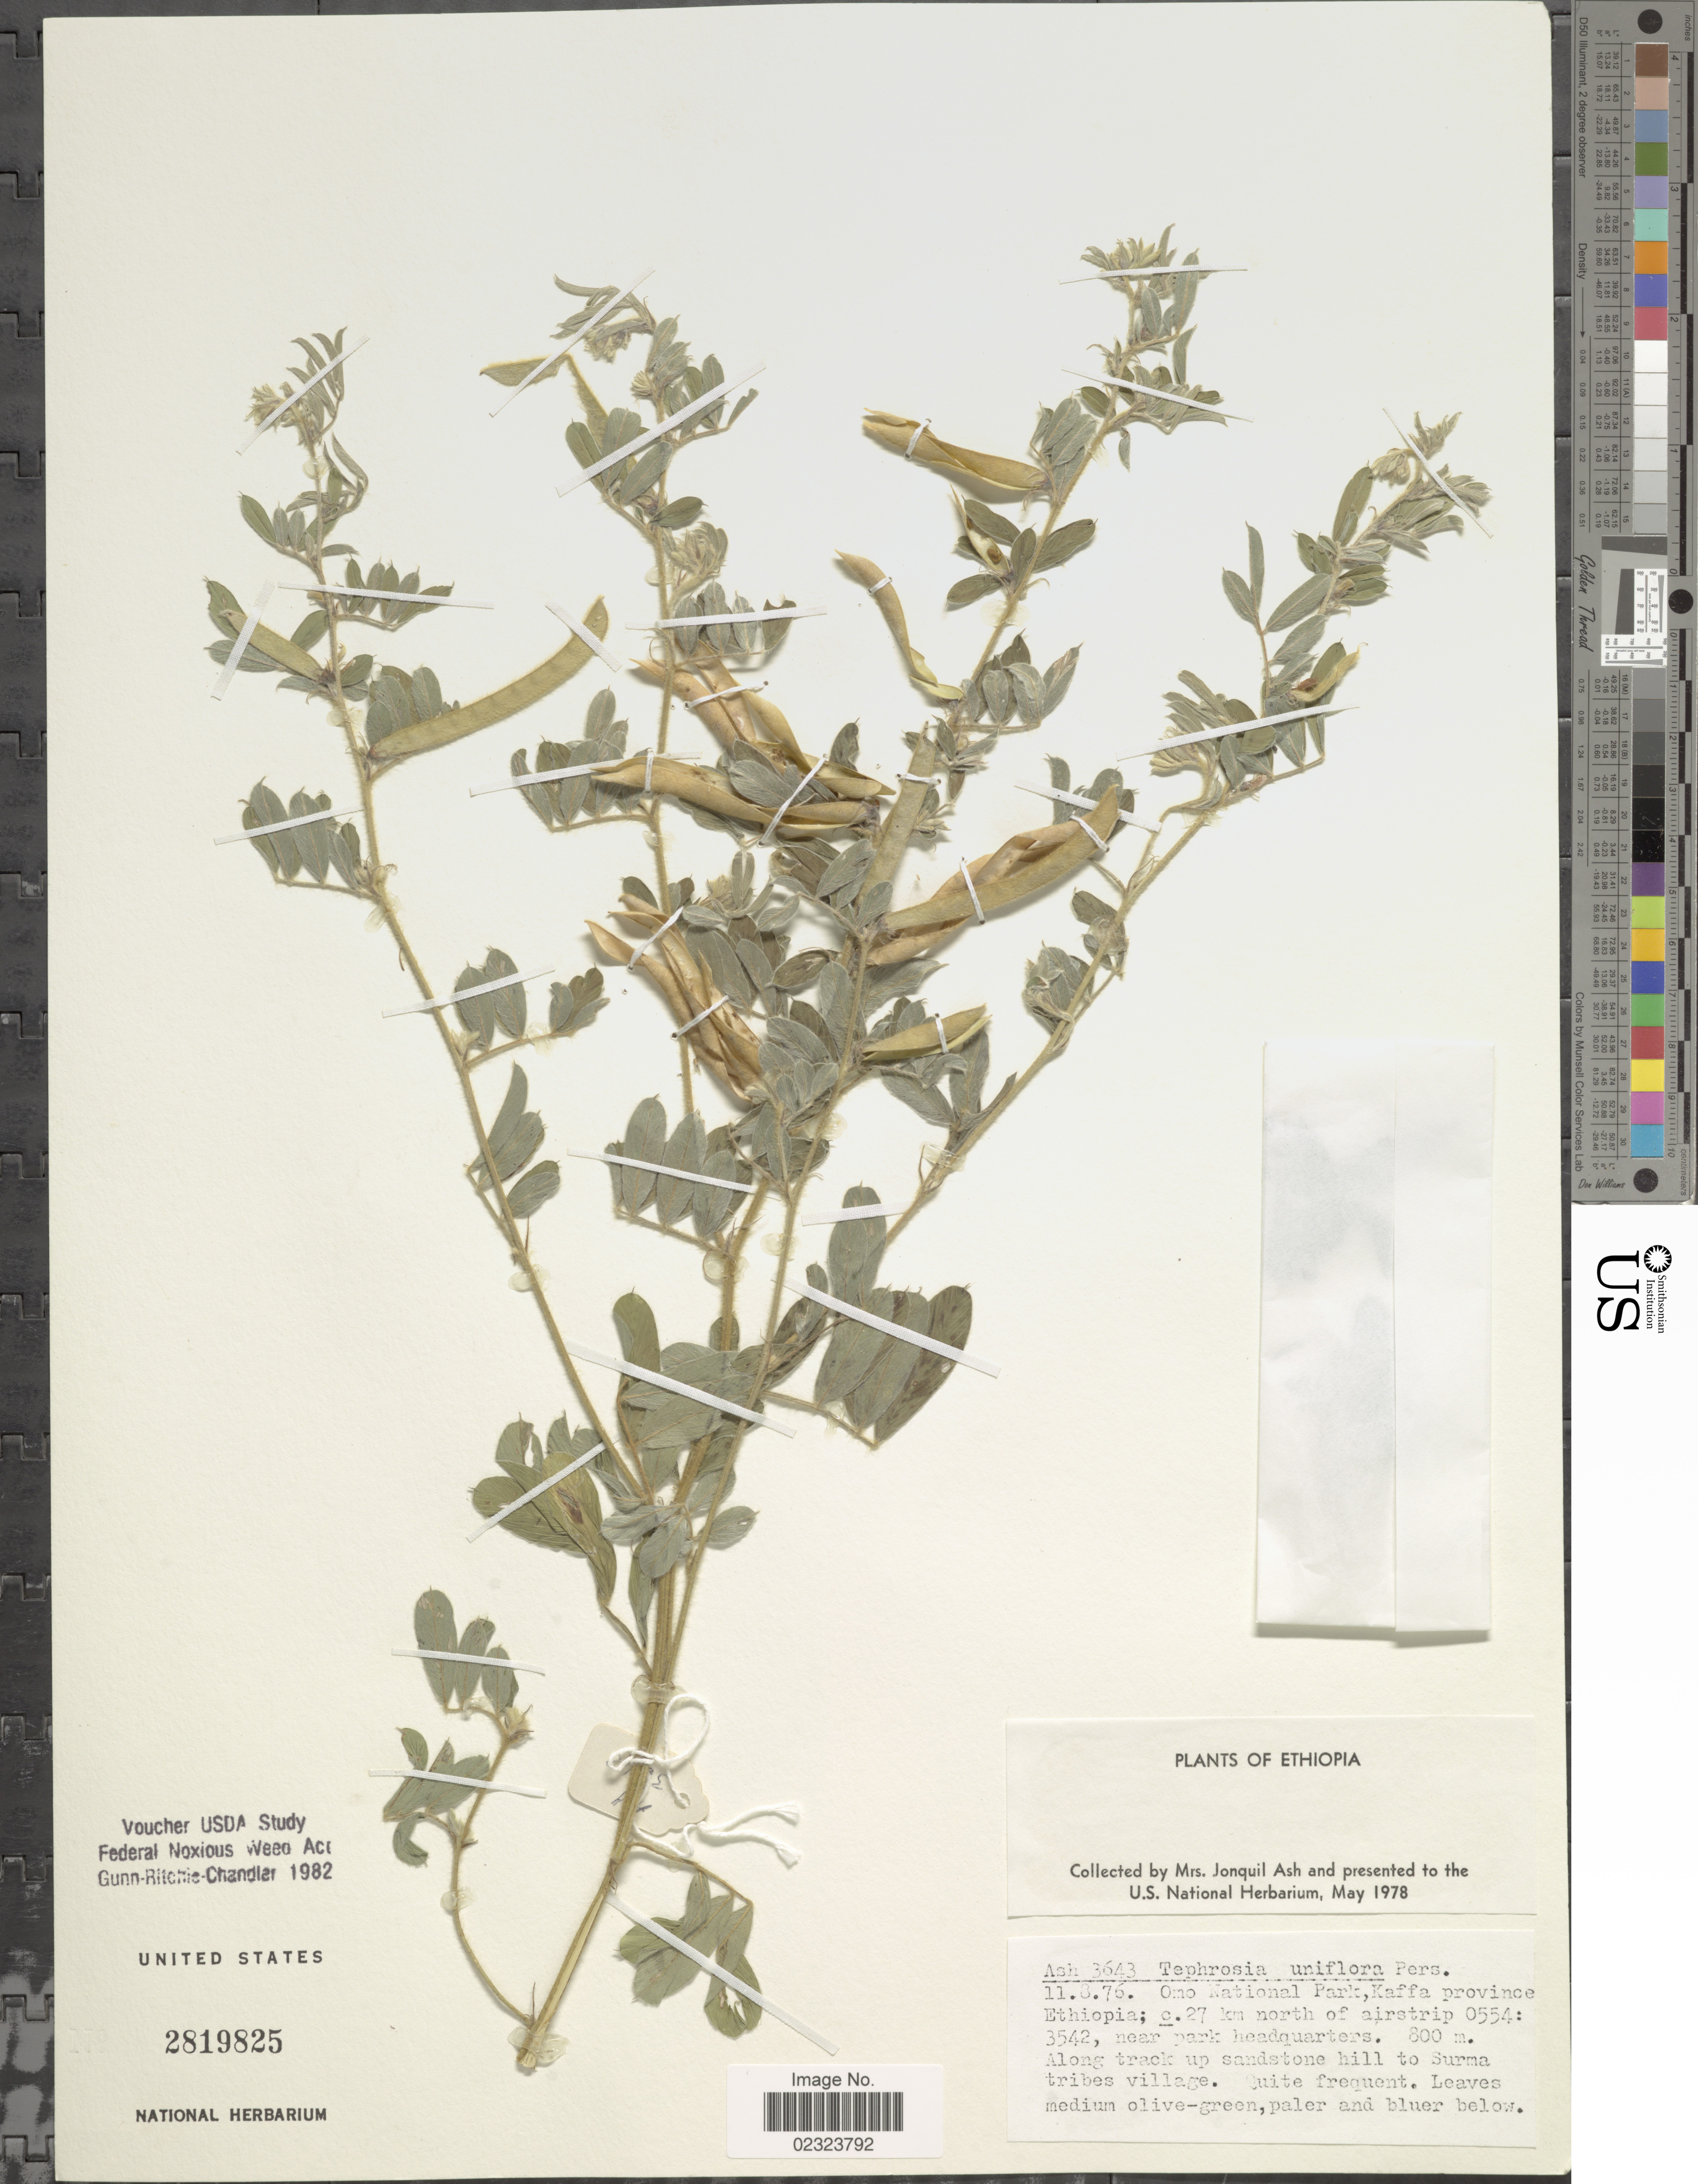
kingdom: Plantae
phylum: Tracheophyta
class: Magnoliopsida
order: Fabales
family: Fabaceae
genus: Tephrosia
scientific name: Tephrosia uniflora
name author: Pers.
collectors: J. Ash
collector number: Ash 3643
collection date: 1976-08-11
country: Ethiopia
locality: Omo National Park, Kaffa province, c. 2 km north of airstrip 0554; 3542, near park headquarters, along track sandstone hill to Surma tribes village.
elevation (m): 800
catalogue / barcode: US 2819825